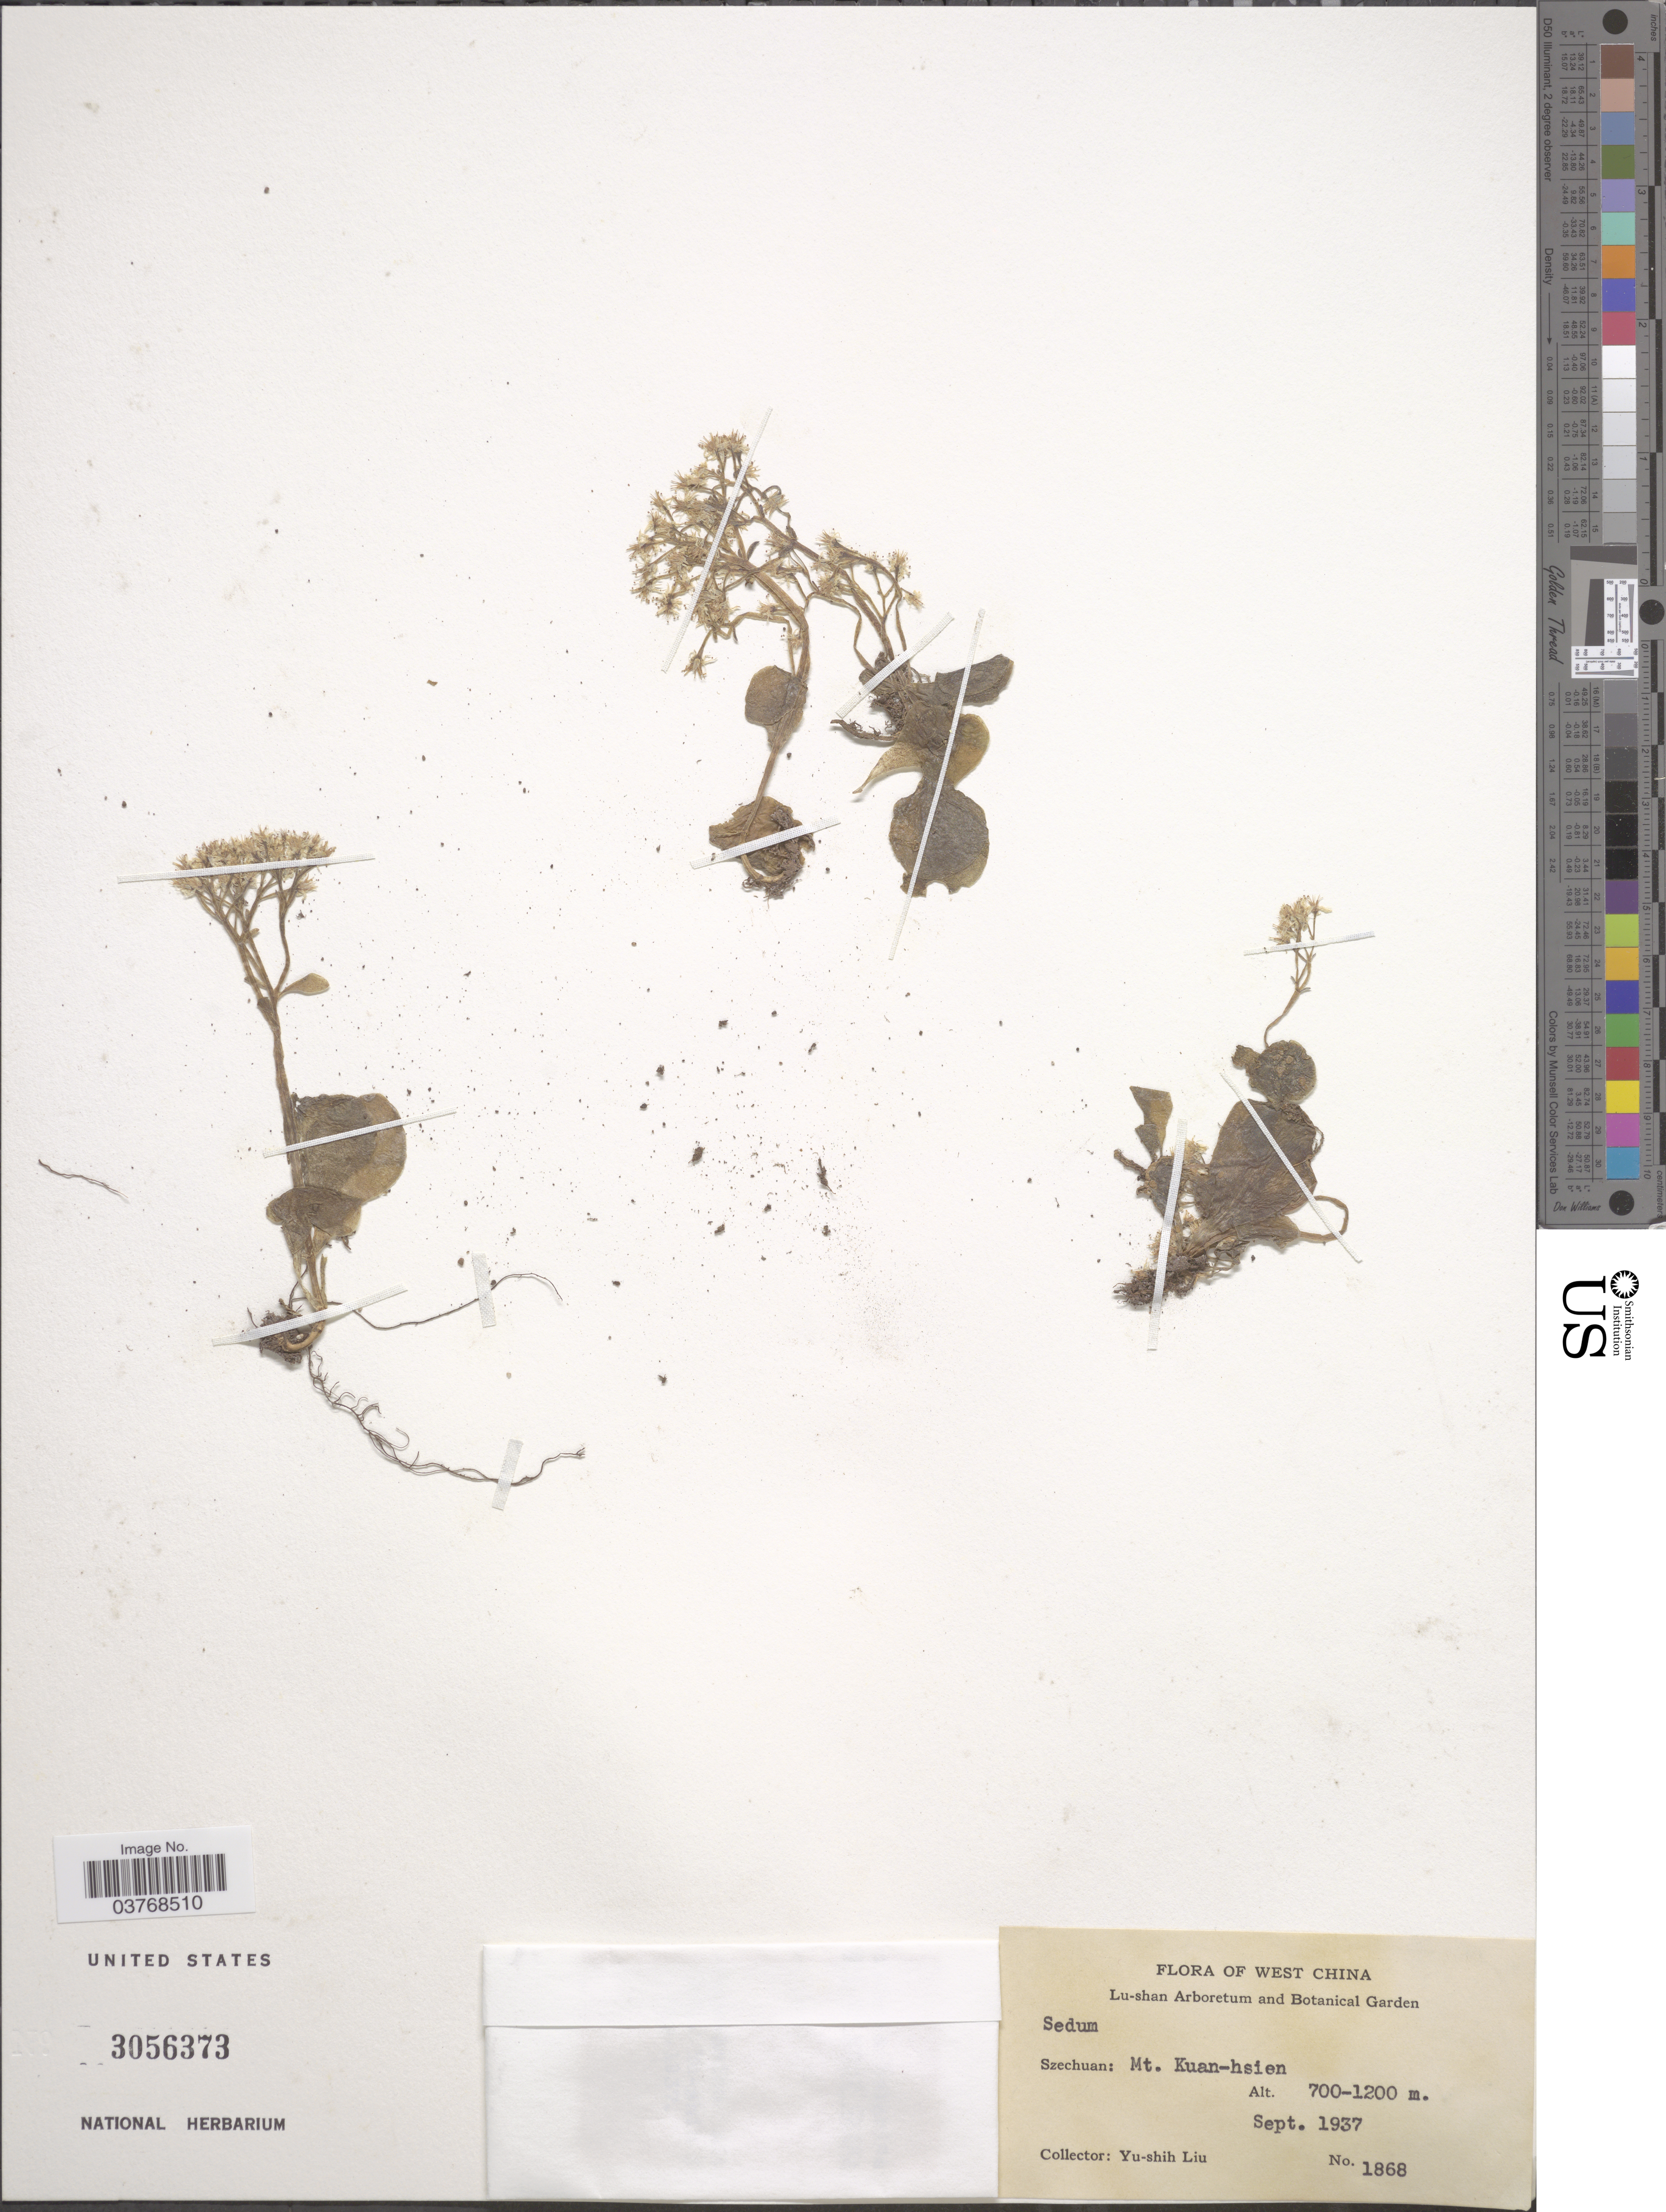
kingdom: Plantae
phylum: Tracheophyta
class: Magnoliopsida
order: Saxifragales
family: Crassulaceae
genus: Sedum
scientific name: Sedum sp.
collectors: Y.-S. Liu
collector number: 1868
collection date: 1937-09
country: China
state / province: Sichuan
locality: West China. Szechuan: Mt. Kuan-hsien.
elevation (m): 700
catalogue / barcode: US 3056373